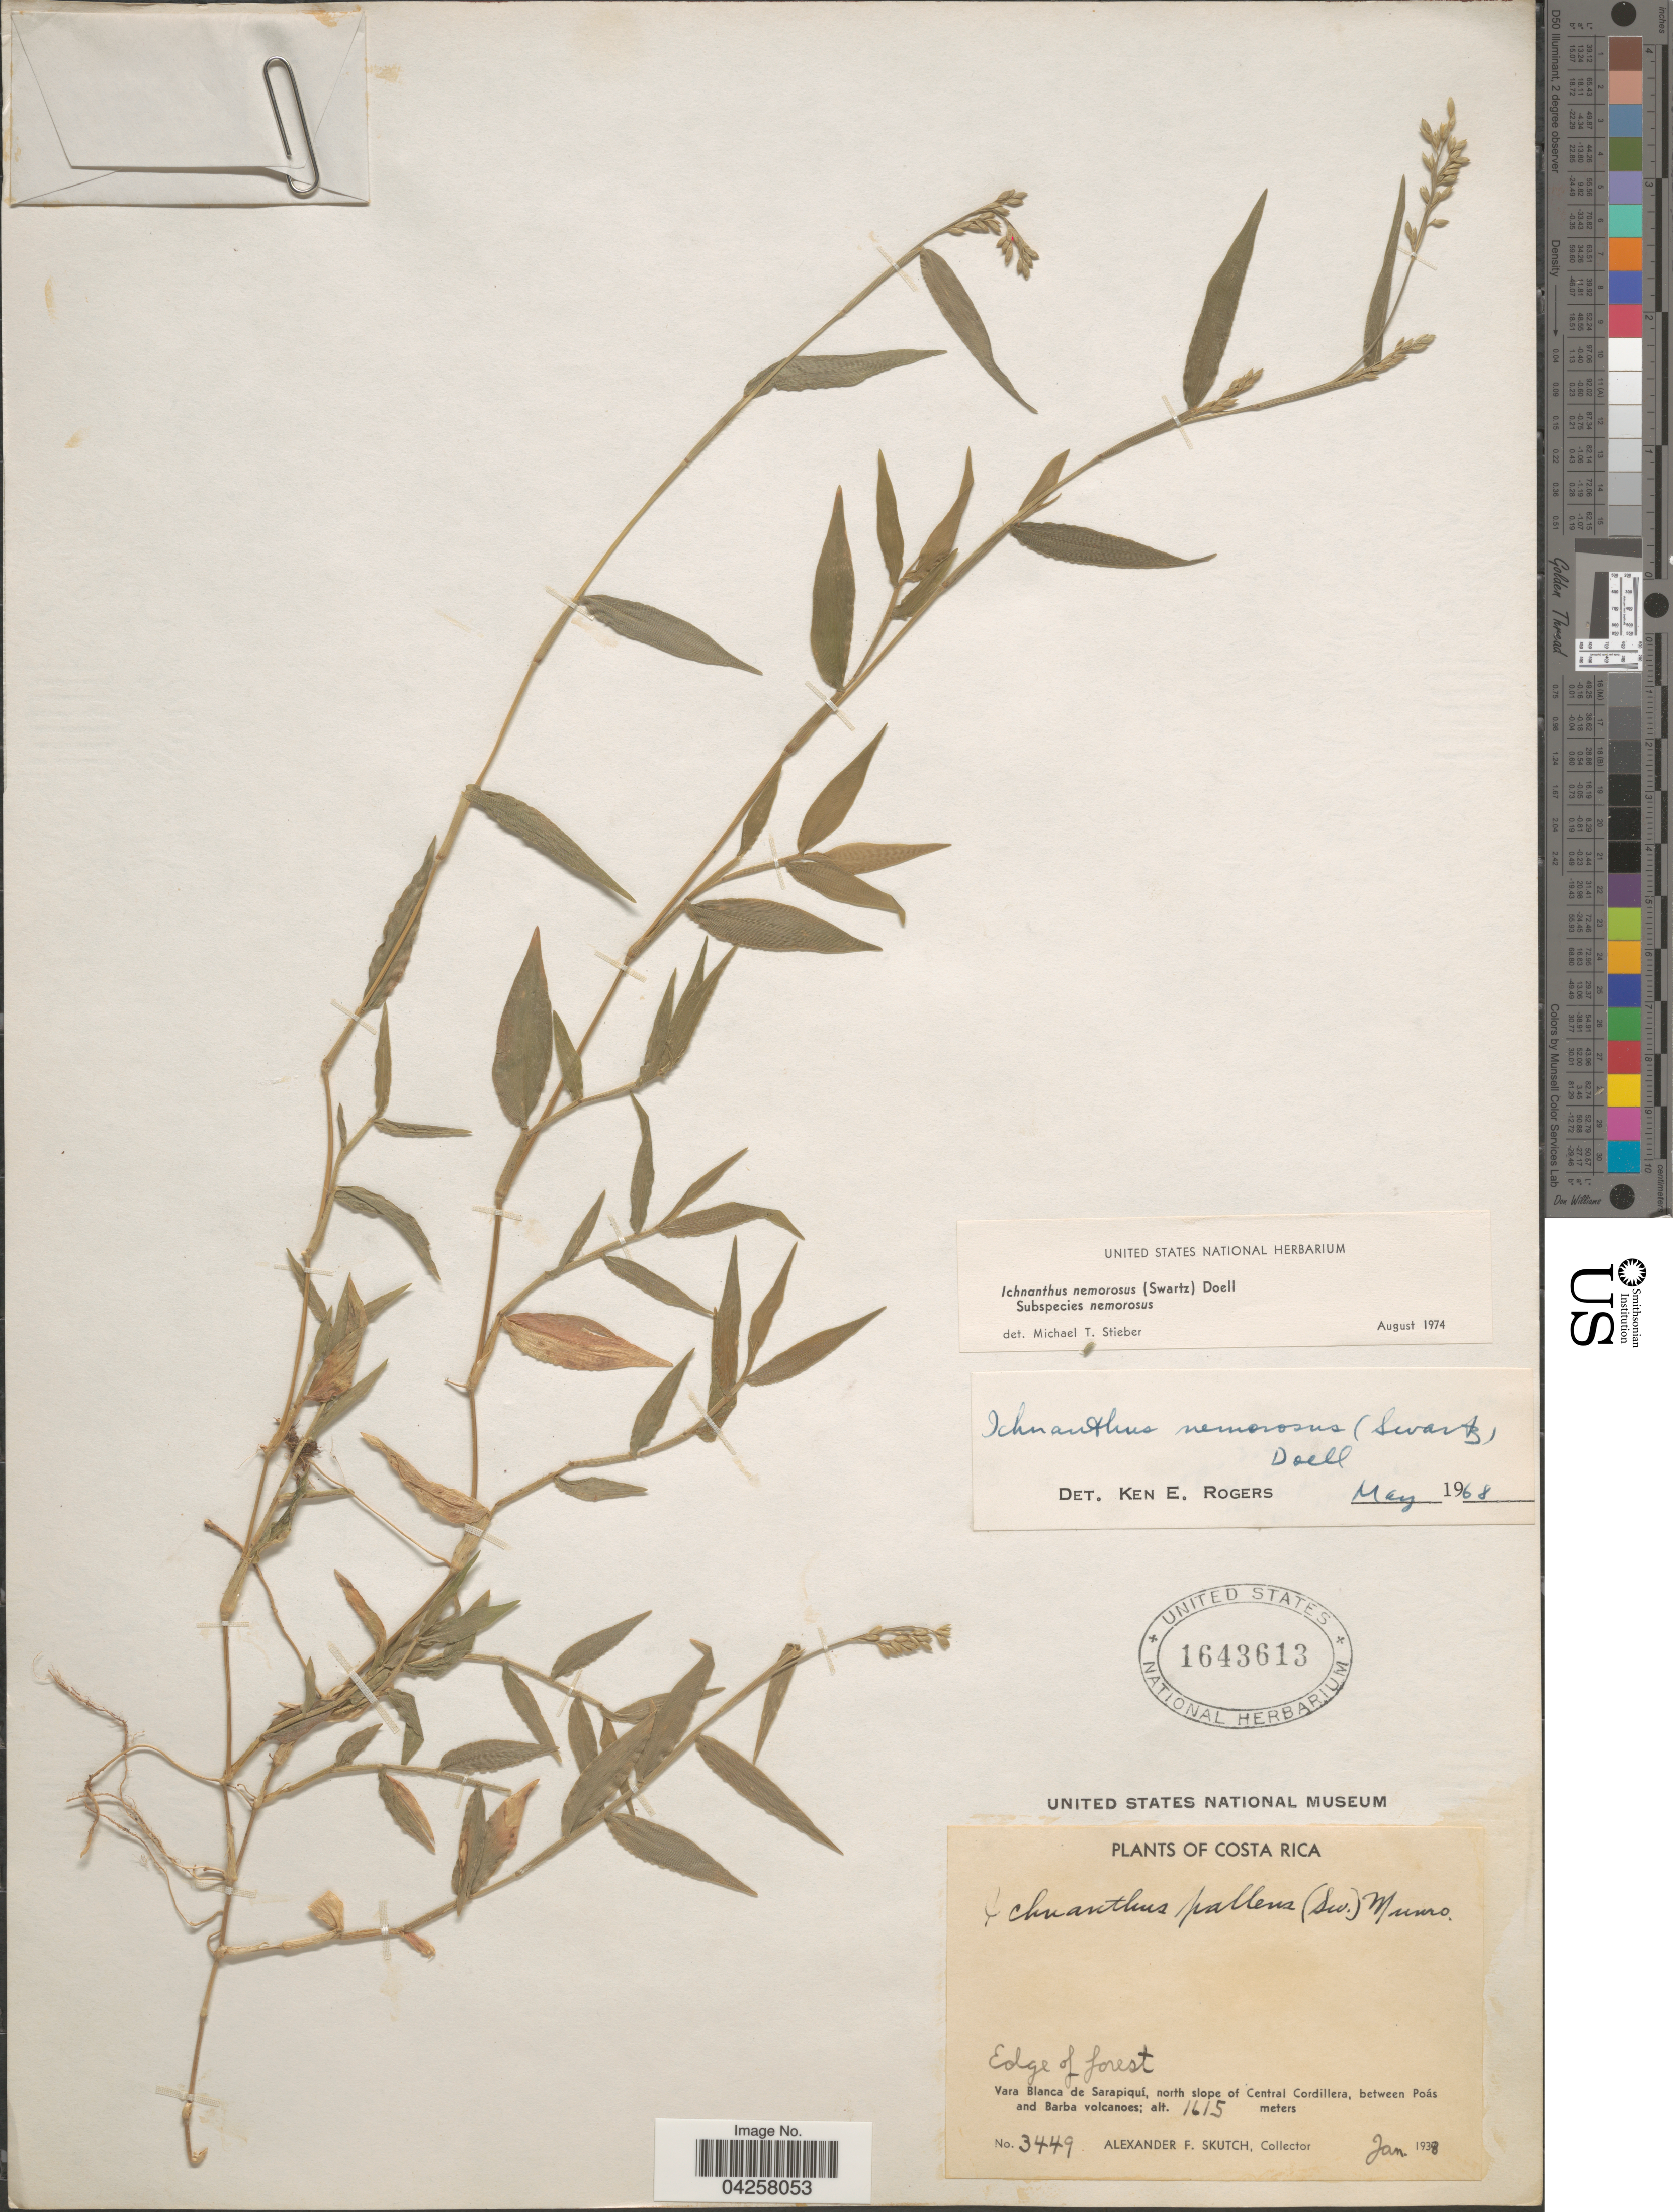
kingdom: Plantae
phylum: Tracheophyta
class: Liliopsida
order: Poales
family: Poaceae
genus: Ichnanthus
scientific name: Ichnanthus nemorosus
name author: (Sw.) Döll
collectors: A. F. Skutch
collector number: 3449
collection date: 1938-01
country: Costa Rica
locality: Vara Blanca de Sarapique, north slope of Central Cordillera, between Poás and Barba volcanoes.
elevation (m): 1615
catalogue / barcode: US 1643613